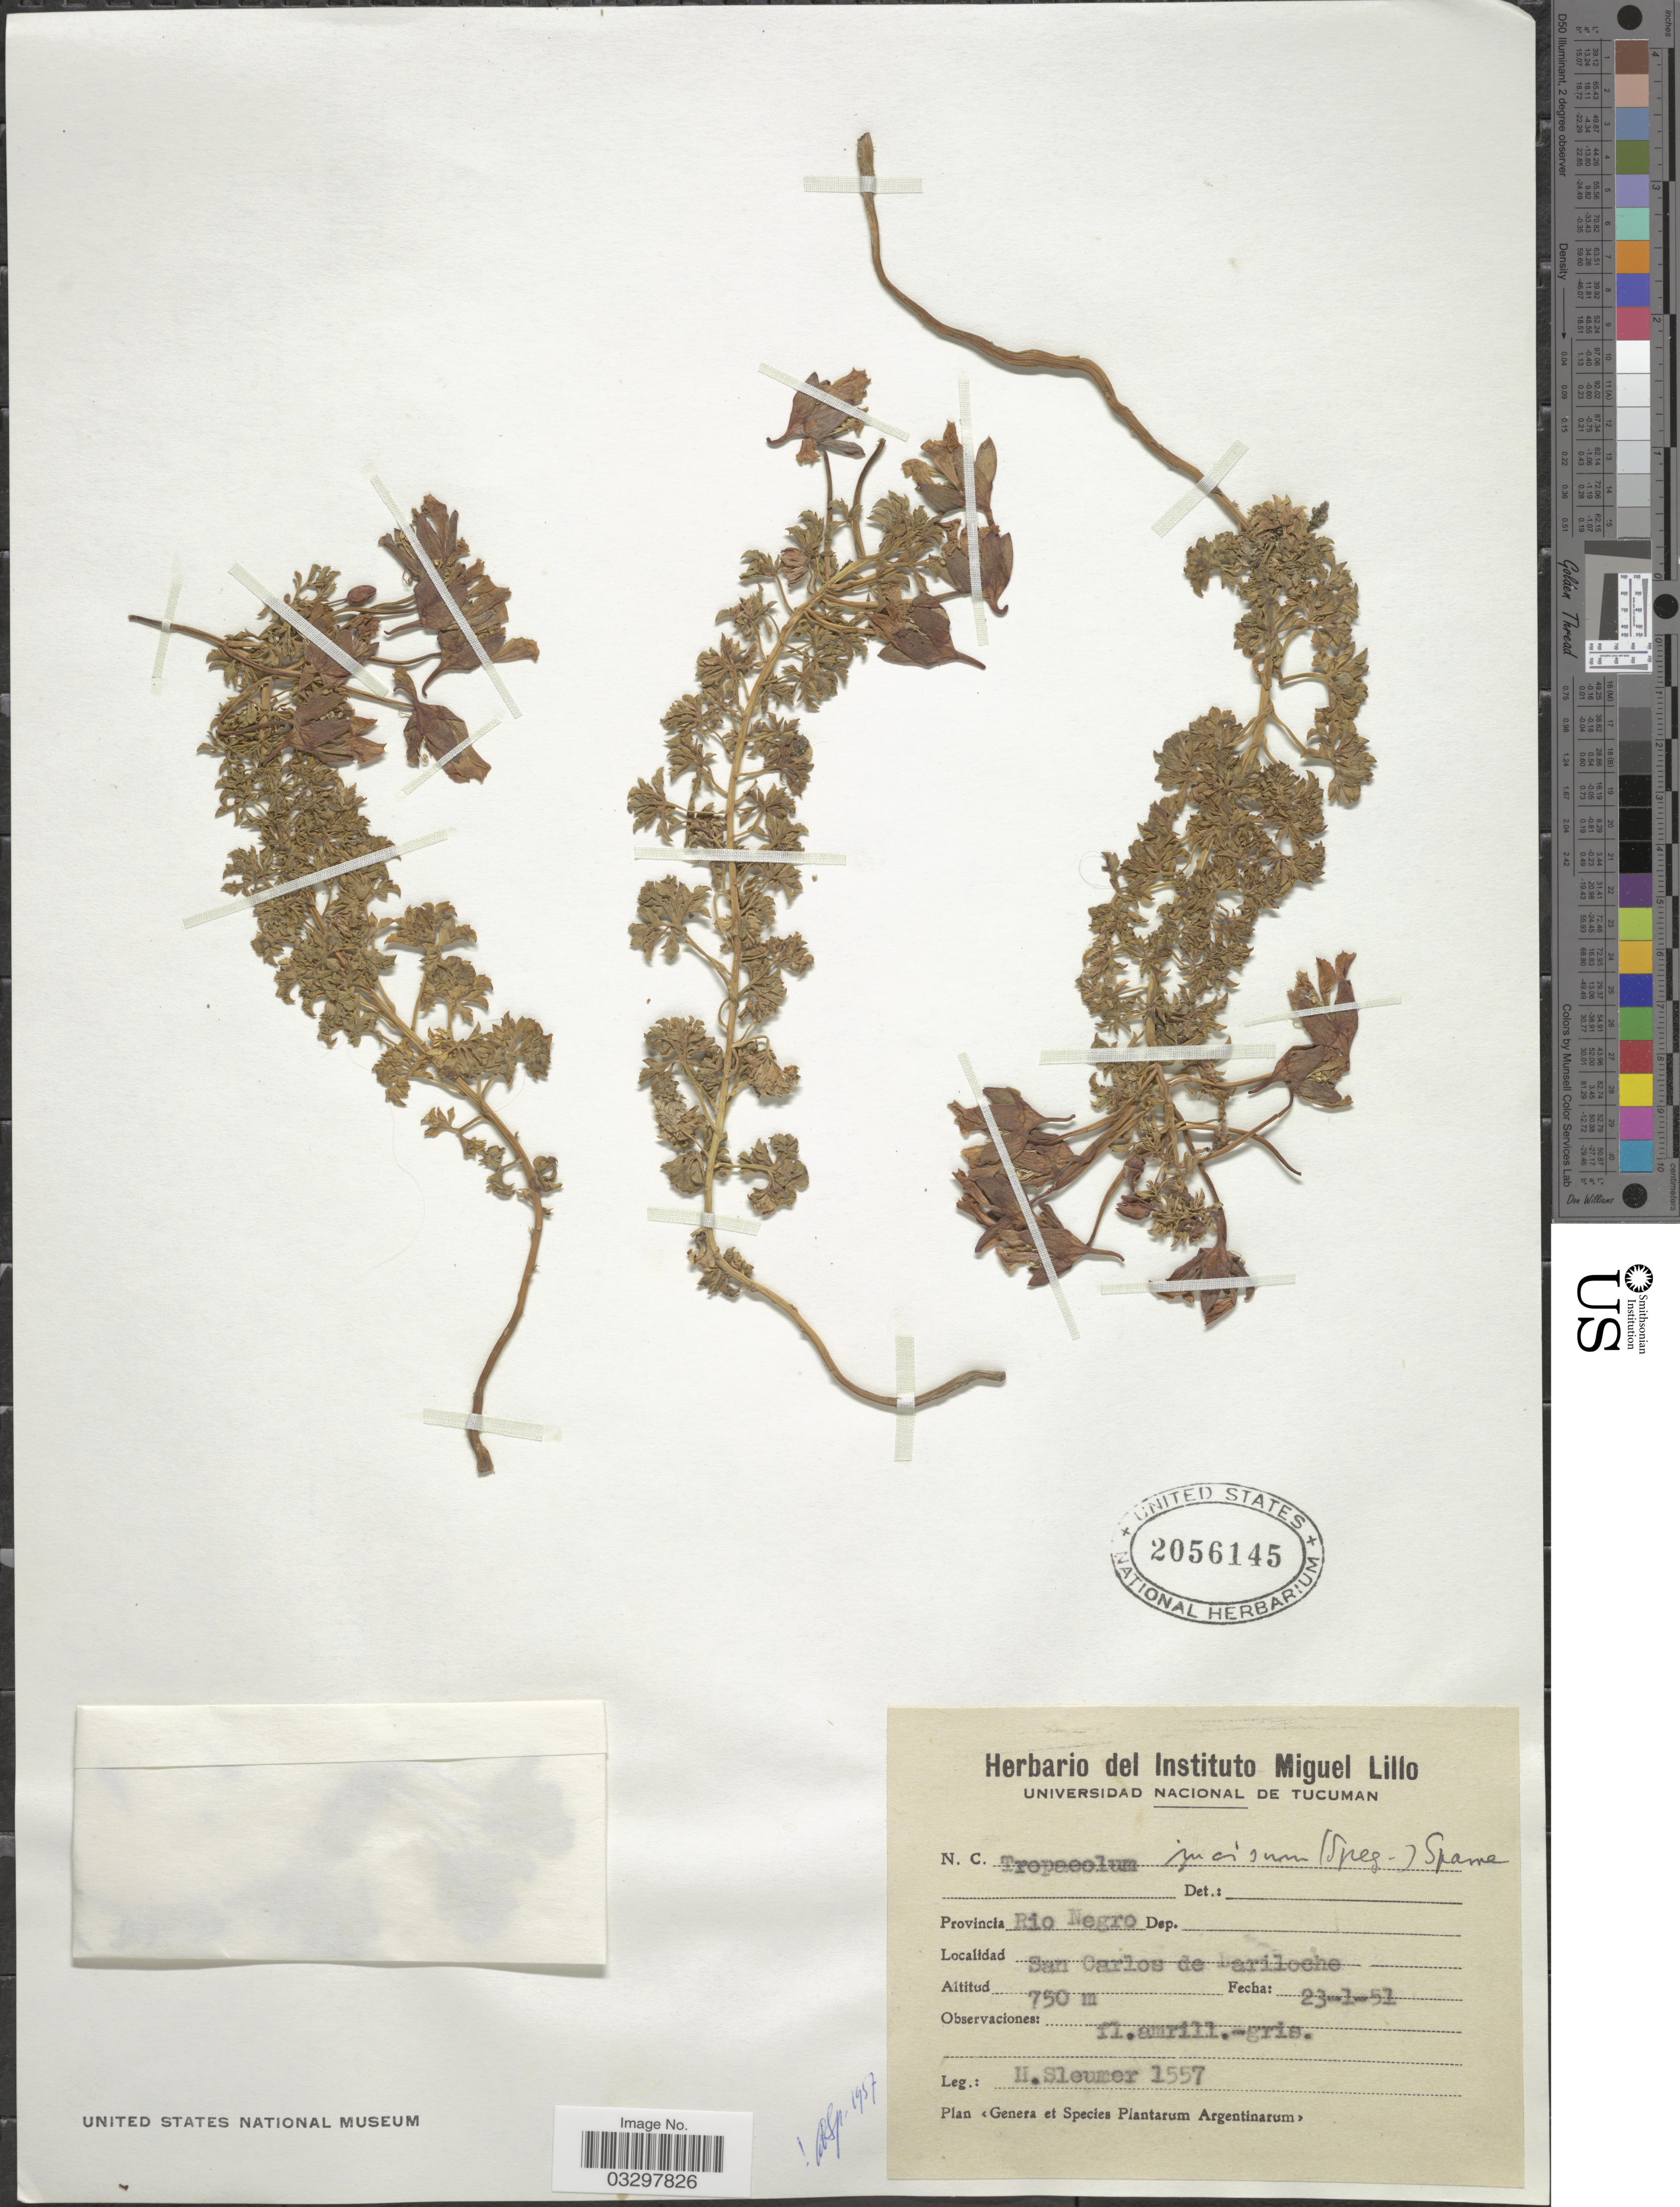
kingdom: Plantae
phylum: Tracheophyta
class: Magnoliopsida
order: Brassicales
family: Tropaeolaceae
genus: Tropaeolum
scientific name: Tropaeolum incisum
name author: (Speg.) Sparre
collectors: H. O. Sleumer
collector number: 1557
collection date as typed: Transcribed d/m/y: 23/1/51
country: Argentina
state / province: Rio Negro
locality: San Carlos de Bariloche.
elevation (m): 750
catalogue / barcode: US 2056145